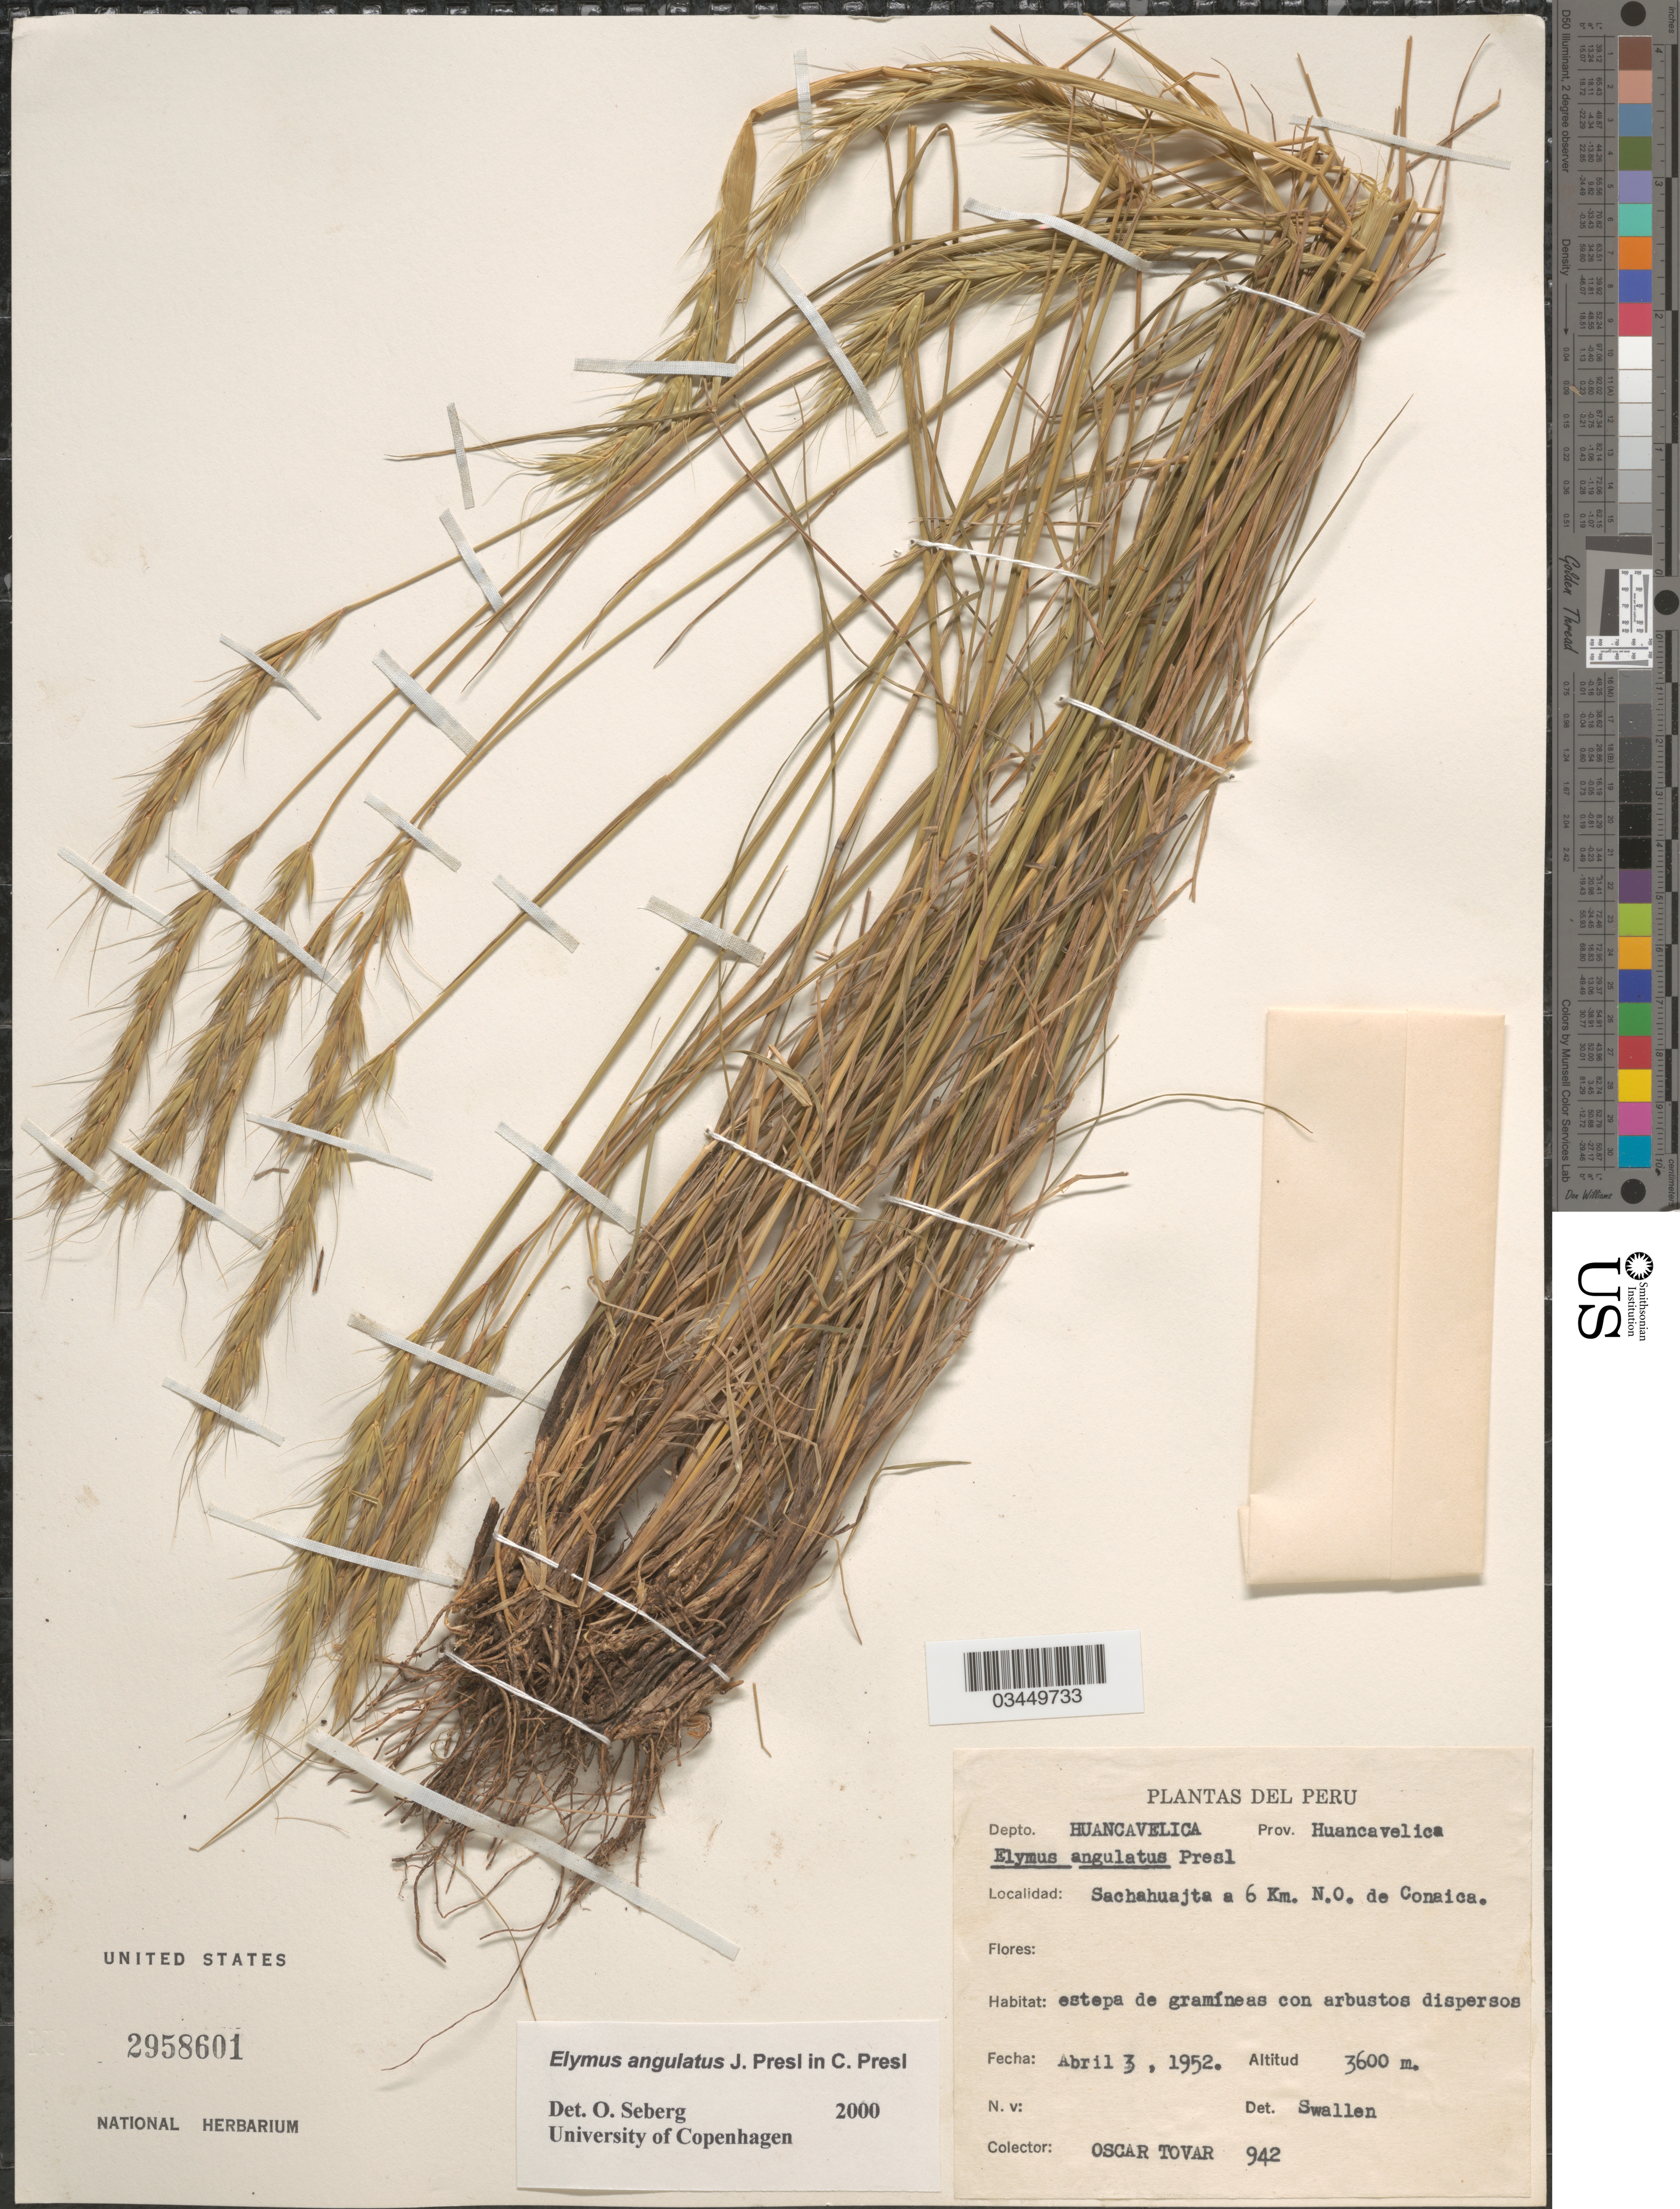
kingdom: Plantae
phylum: Tracheophyta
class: Liliopsida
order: Poales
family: Poaceae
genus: Elymus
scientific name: Elymus angulatus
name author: J. Presl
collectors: Ó. Tovar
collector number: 942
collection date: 1952-04-03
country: Peru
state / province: Huancavelica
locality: Depto. Huancavelica. Prov. Huancavelica. Sachahuajta a 6 Km. N.O. de Conaica.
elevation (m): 3600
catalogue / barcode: US 2958601